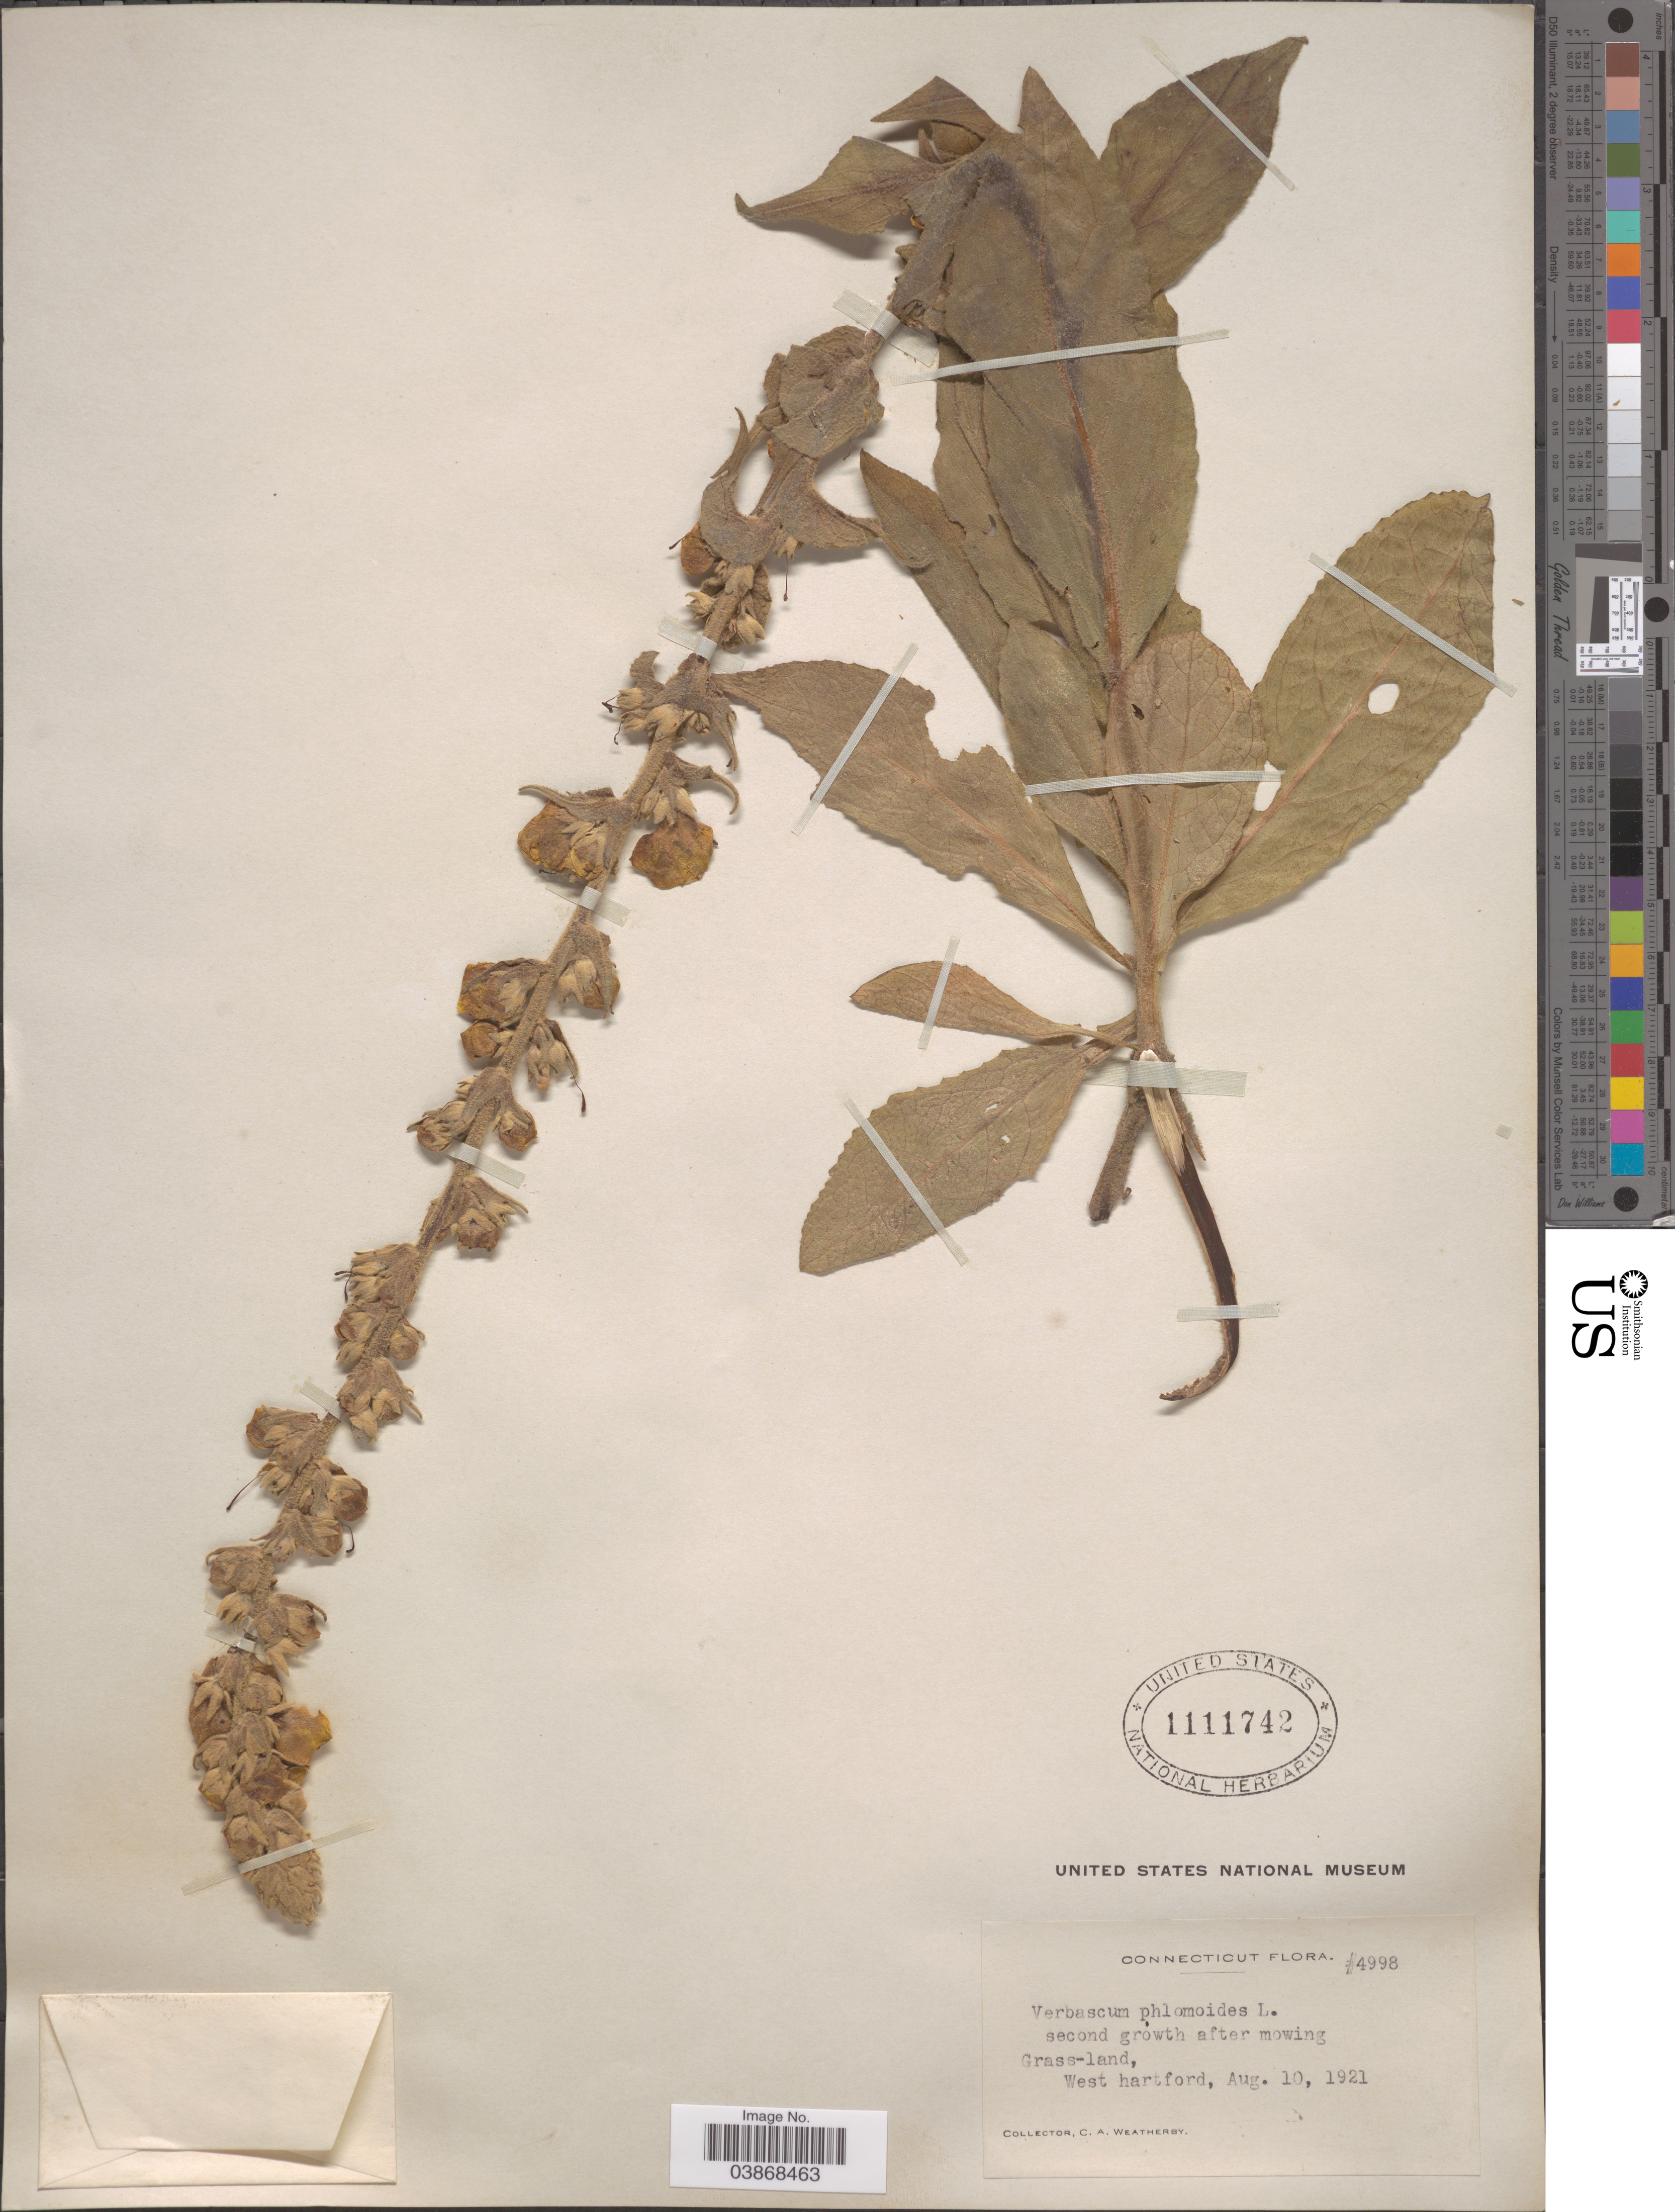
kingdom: Plantae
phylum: Tracheophyta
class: Magnoliopsida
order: Lamiales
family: Scrophulariaceae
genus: Verbascum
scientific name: Verbascum phlomoides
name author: L.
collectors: C. A. Weatherby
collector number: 4998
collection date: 1921-08-10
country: United States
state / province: Connecticut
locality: West hartford.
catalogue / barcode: US 1111742